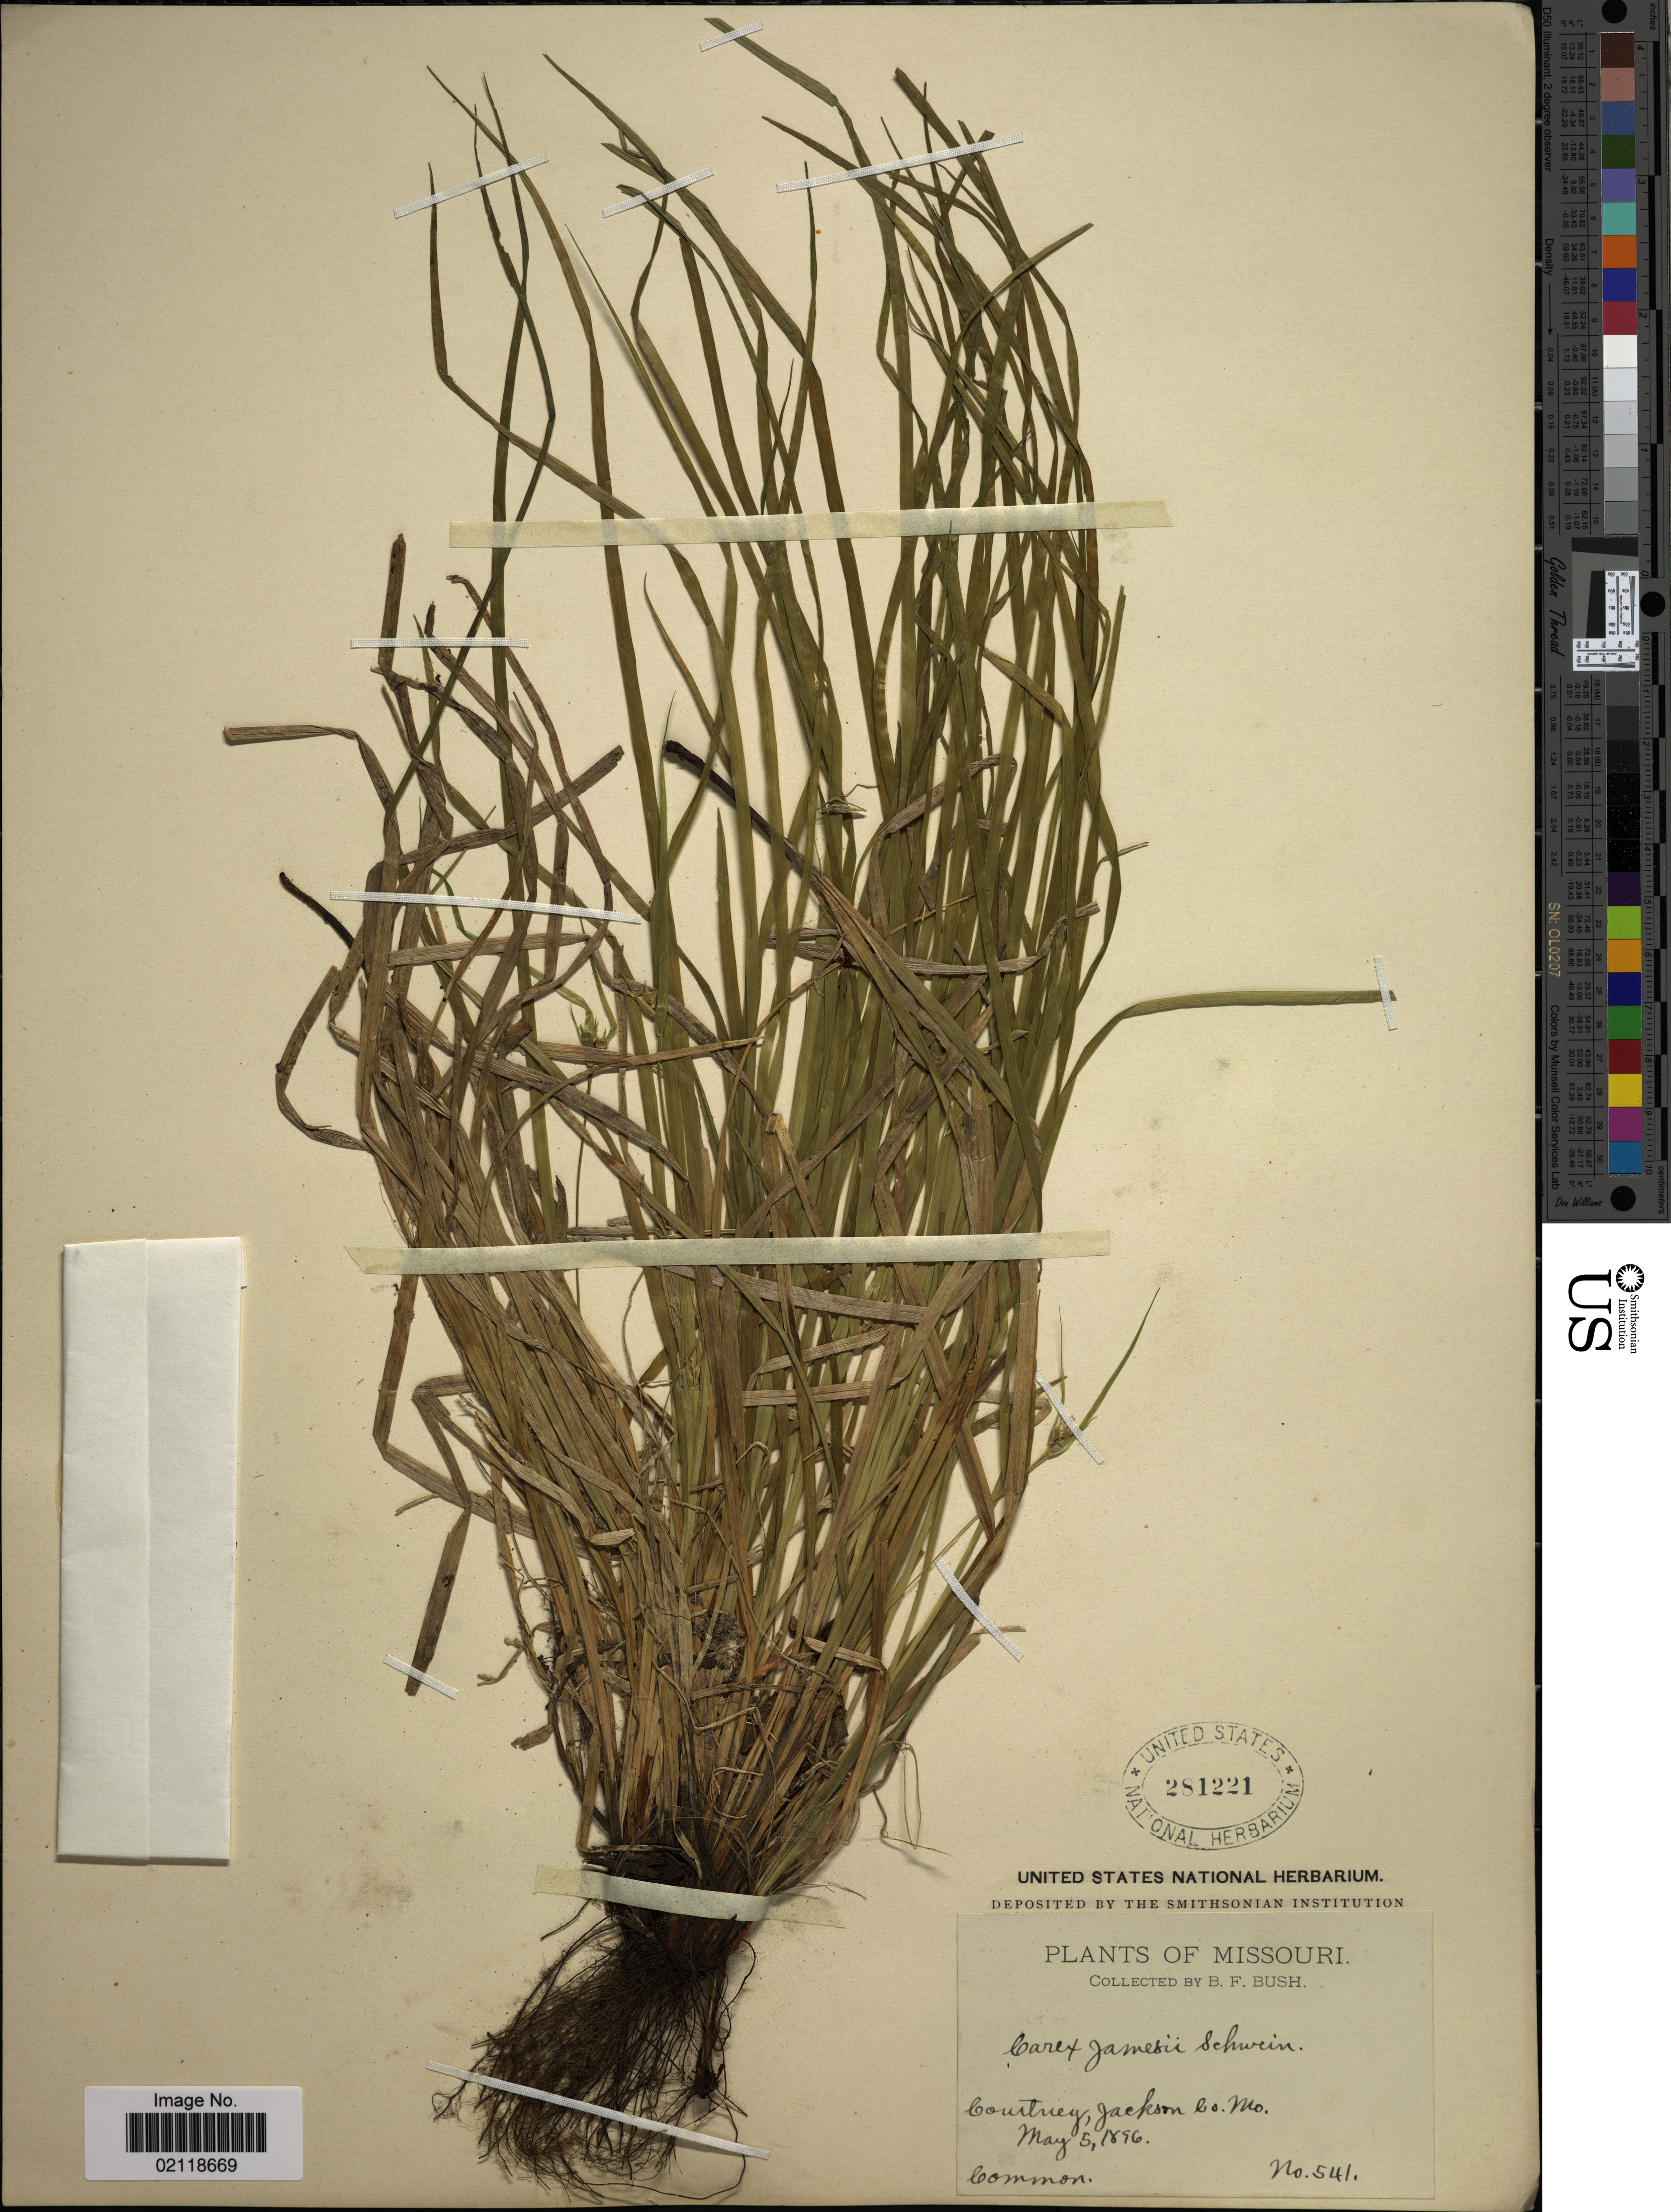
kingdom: Plantae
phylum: Tracheophyta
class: Liliopsida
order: Poales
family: Cyperaceae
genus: Carex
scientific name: Carex jamesii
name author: Schwein.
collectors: B. F. Bush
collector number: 541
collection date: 1896-05-05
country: United States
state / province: Missouri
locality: Courtney, Jackson Co.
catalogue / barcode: US 281221